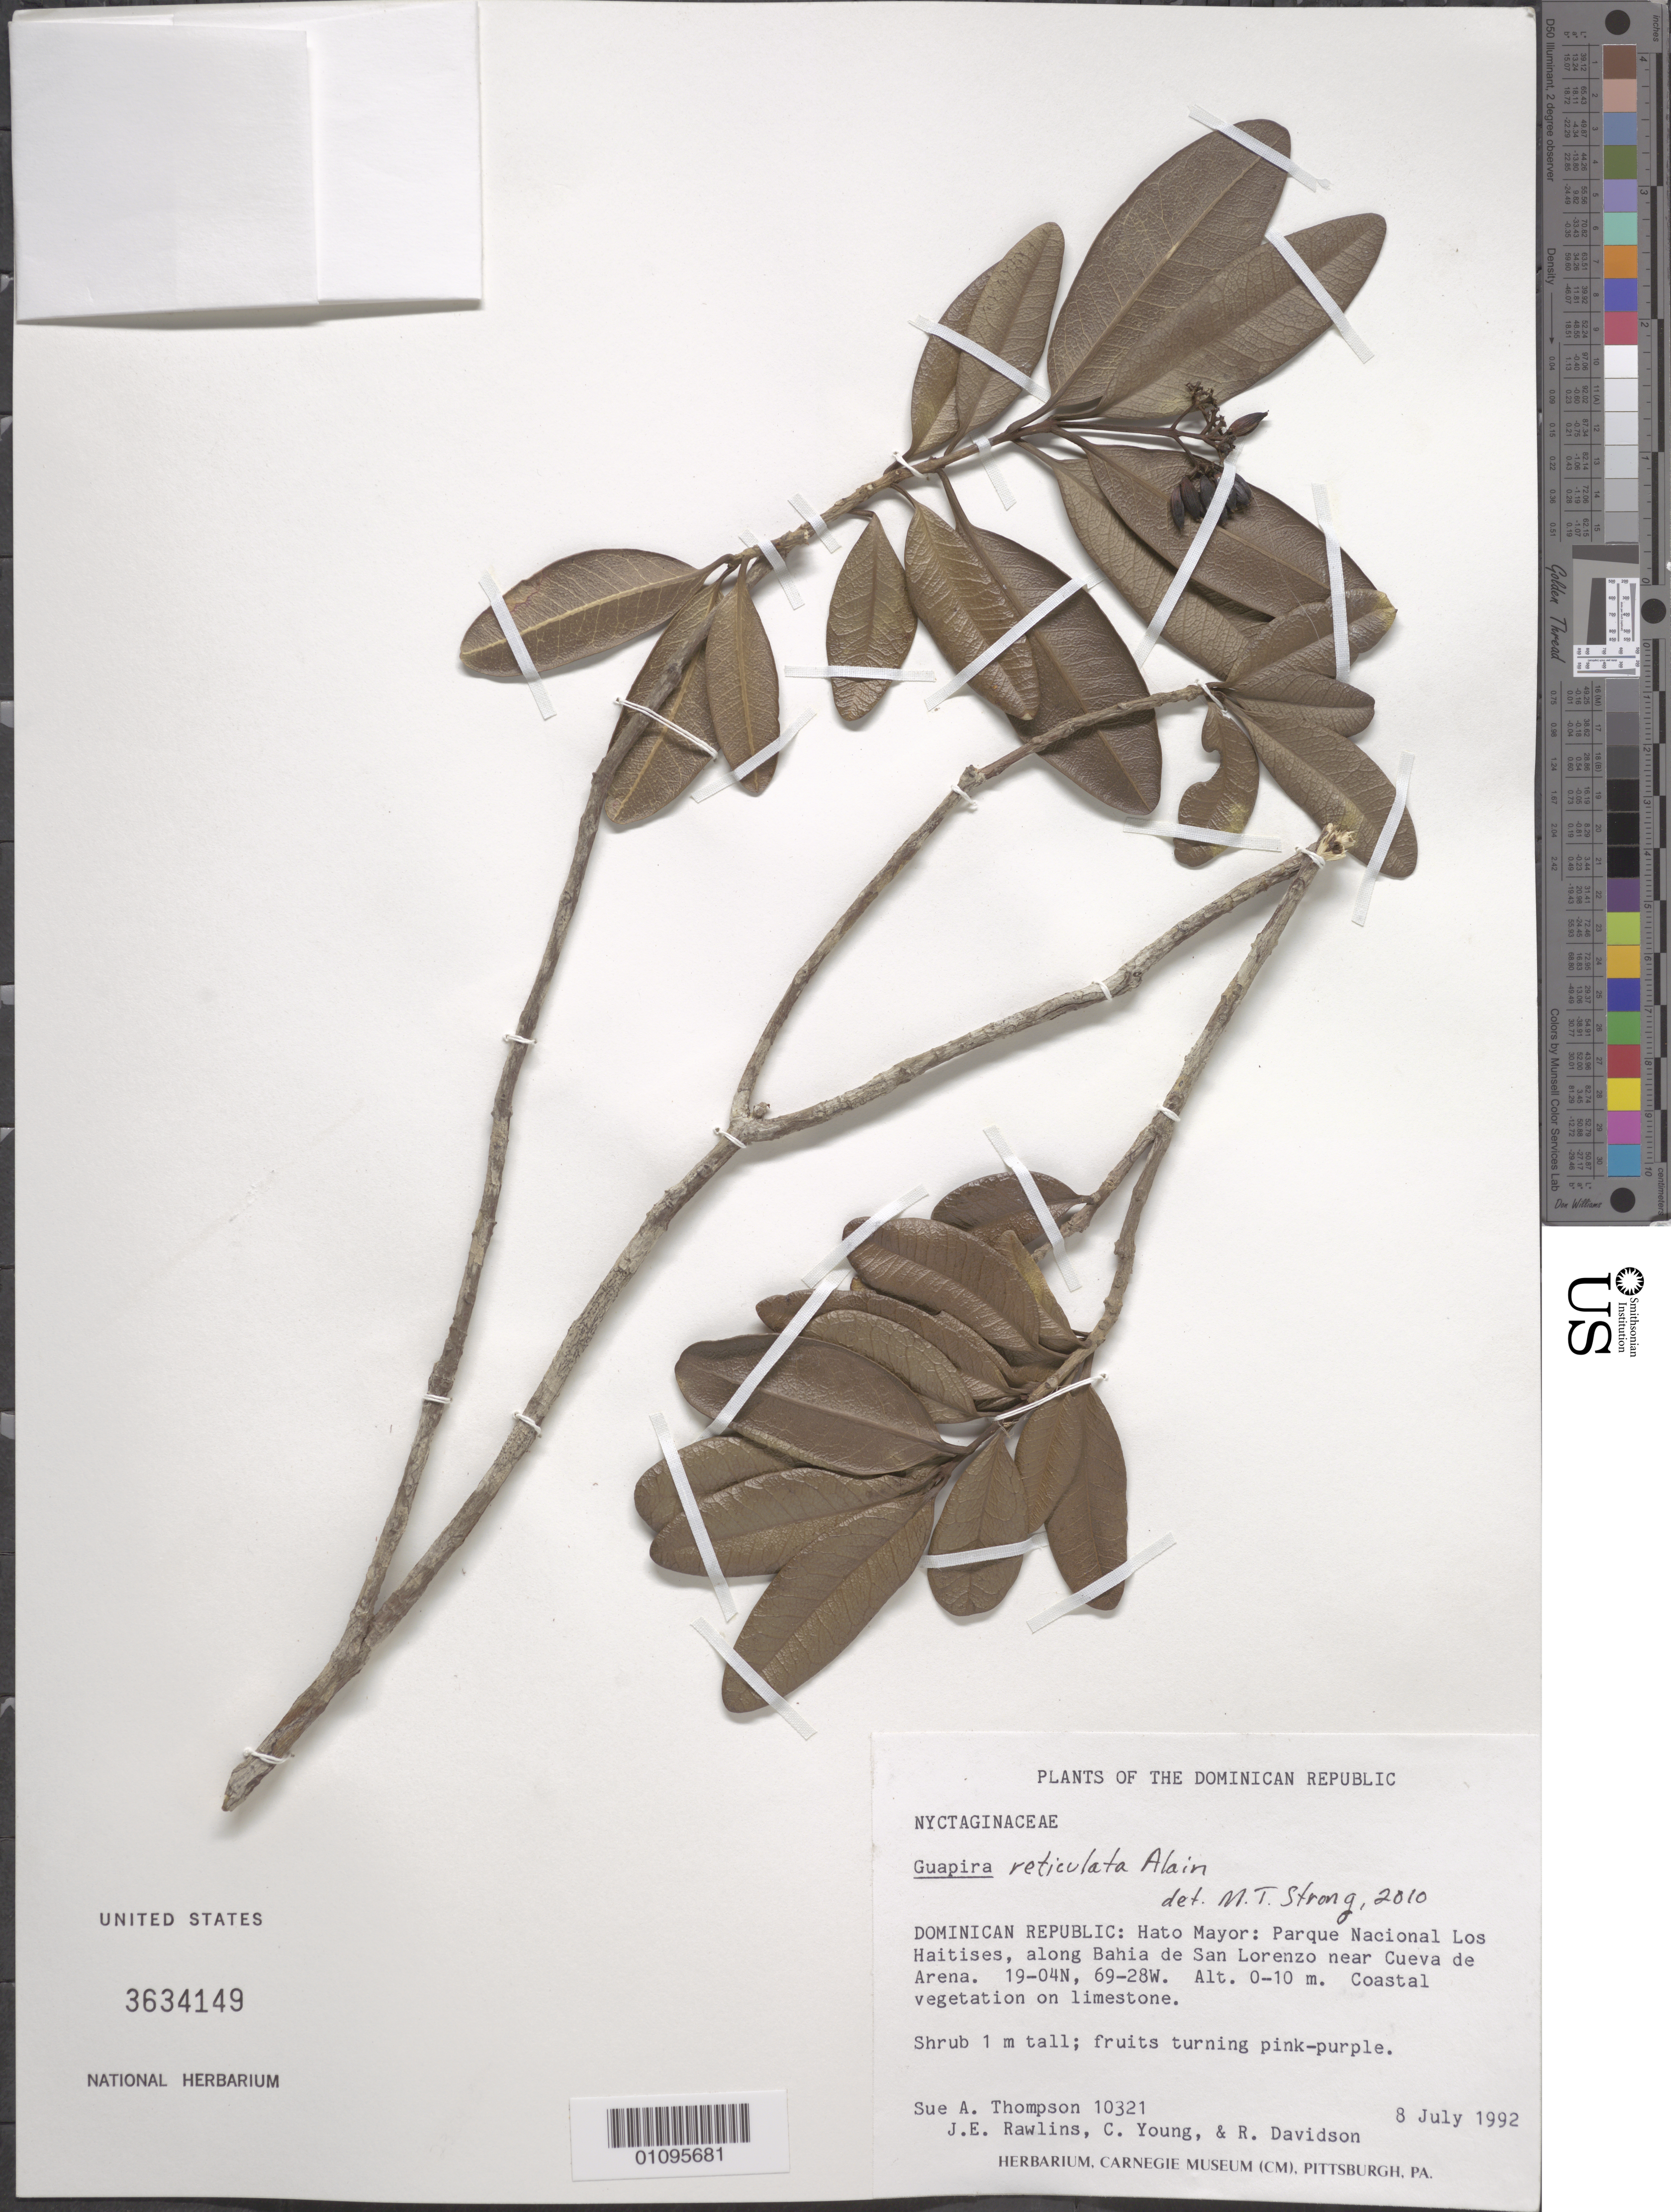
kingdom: Plantae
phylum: Tracheophyta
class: Magnoliopsida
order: Caryophyllales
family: Nyctaginaceae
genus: Guapira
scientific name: Guapira reticulata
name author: Alain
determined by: Strong, M. T., (US), Smithsonian Institution - National Museum of Natural History (UNITED STATES)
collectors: S. A. Thompson, J. Rawlins, C. Young & R. Davidson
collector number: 10321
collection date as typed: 08 Jul 1992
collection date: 1992-07-08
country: Dominican Republic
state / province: Hato Mayor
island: Hispaniola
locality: Parque Nacional Los Haitises, along Bahia de San Lorenzo near Cueva de Arena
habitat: Coastal vegetation on limestone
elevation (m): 0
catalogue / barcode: US 3634149